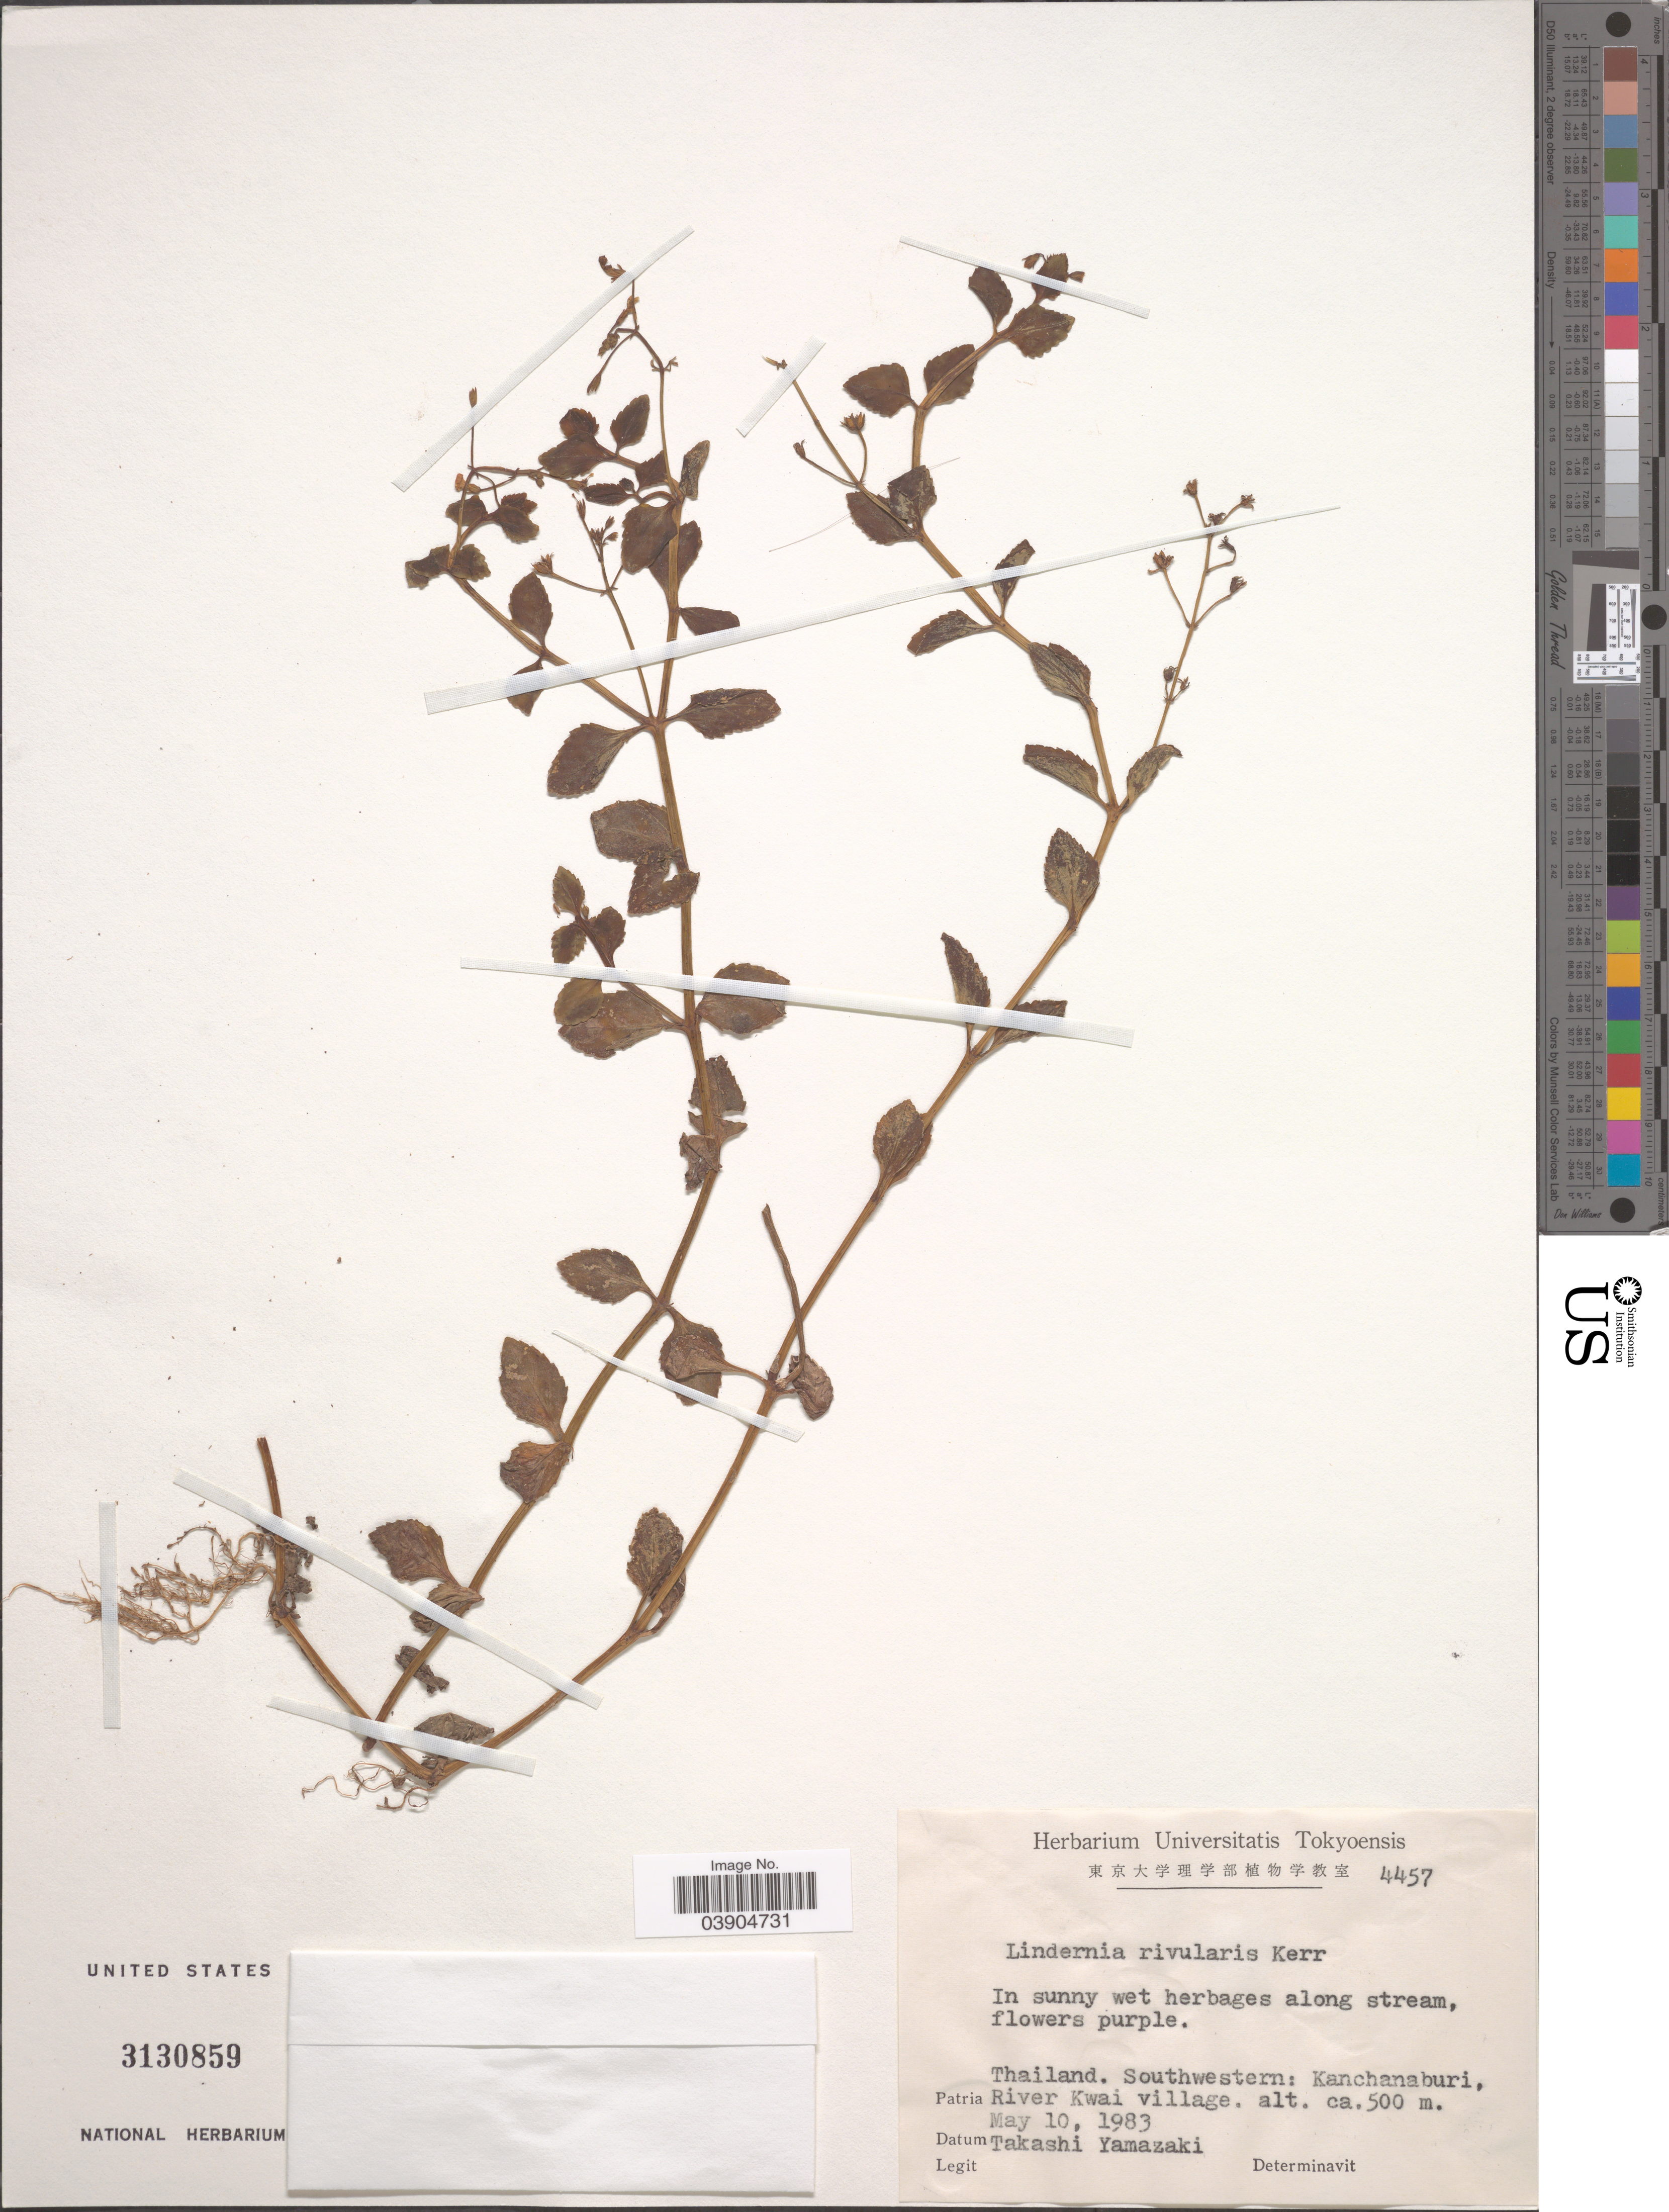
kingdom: Plantae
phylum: Tracheophyta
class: Magnoliopsida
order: Lamiales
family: Linderniaceae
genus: Lindernia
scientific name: Lindernia rivularis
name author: Kerr ex Barnett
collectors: T. Yamazaki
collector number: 4457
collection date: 1983-05-10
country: Thailand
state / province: Kanchanaburi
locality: Southwestern: River Kwai village.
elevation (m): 500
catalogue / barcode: US 3130859